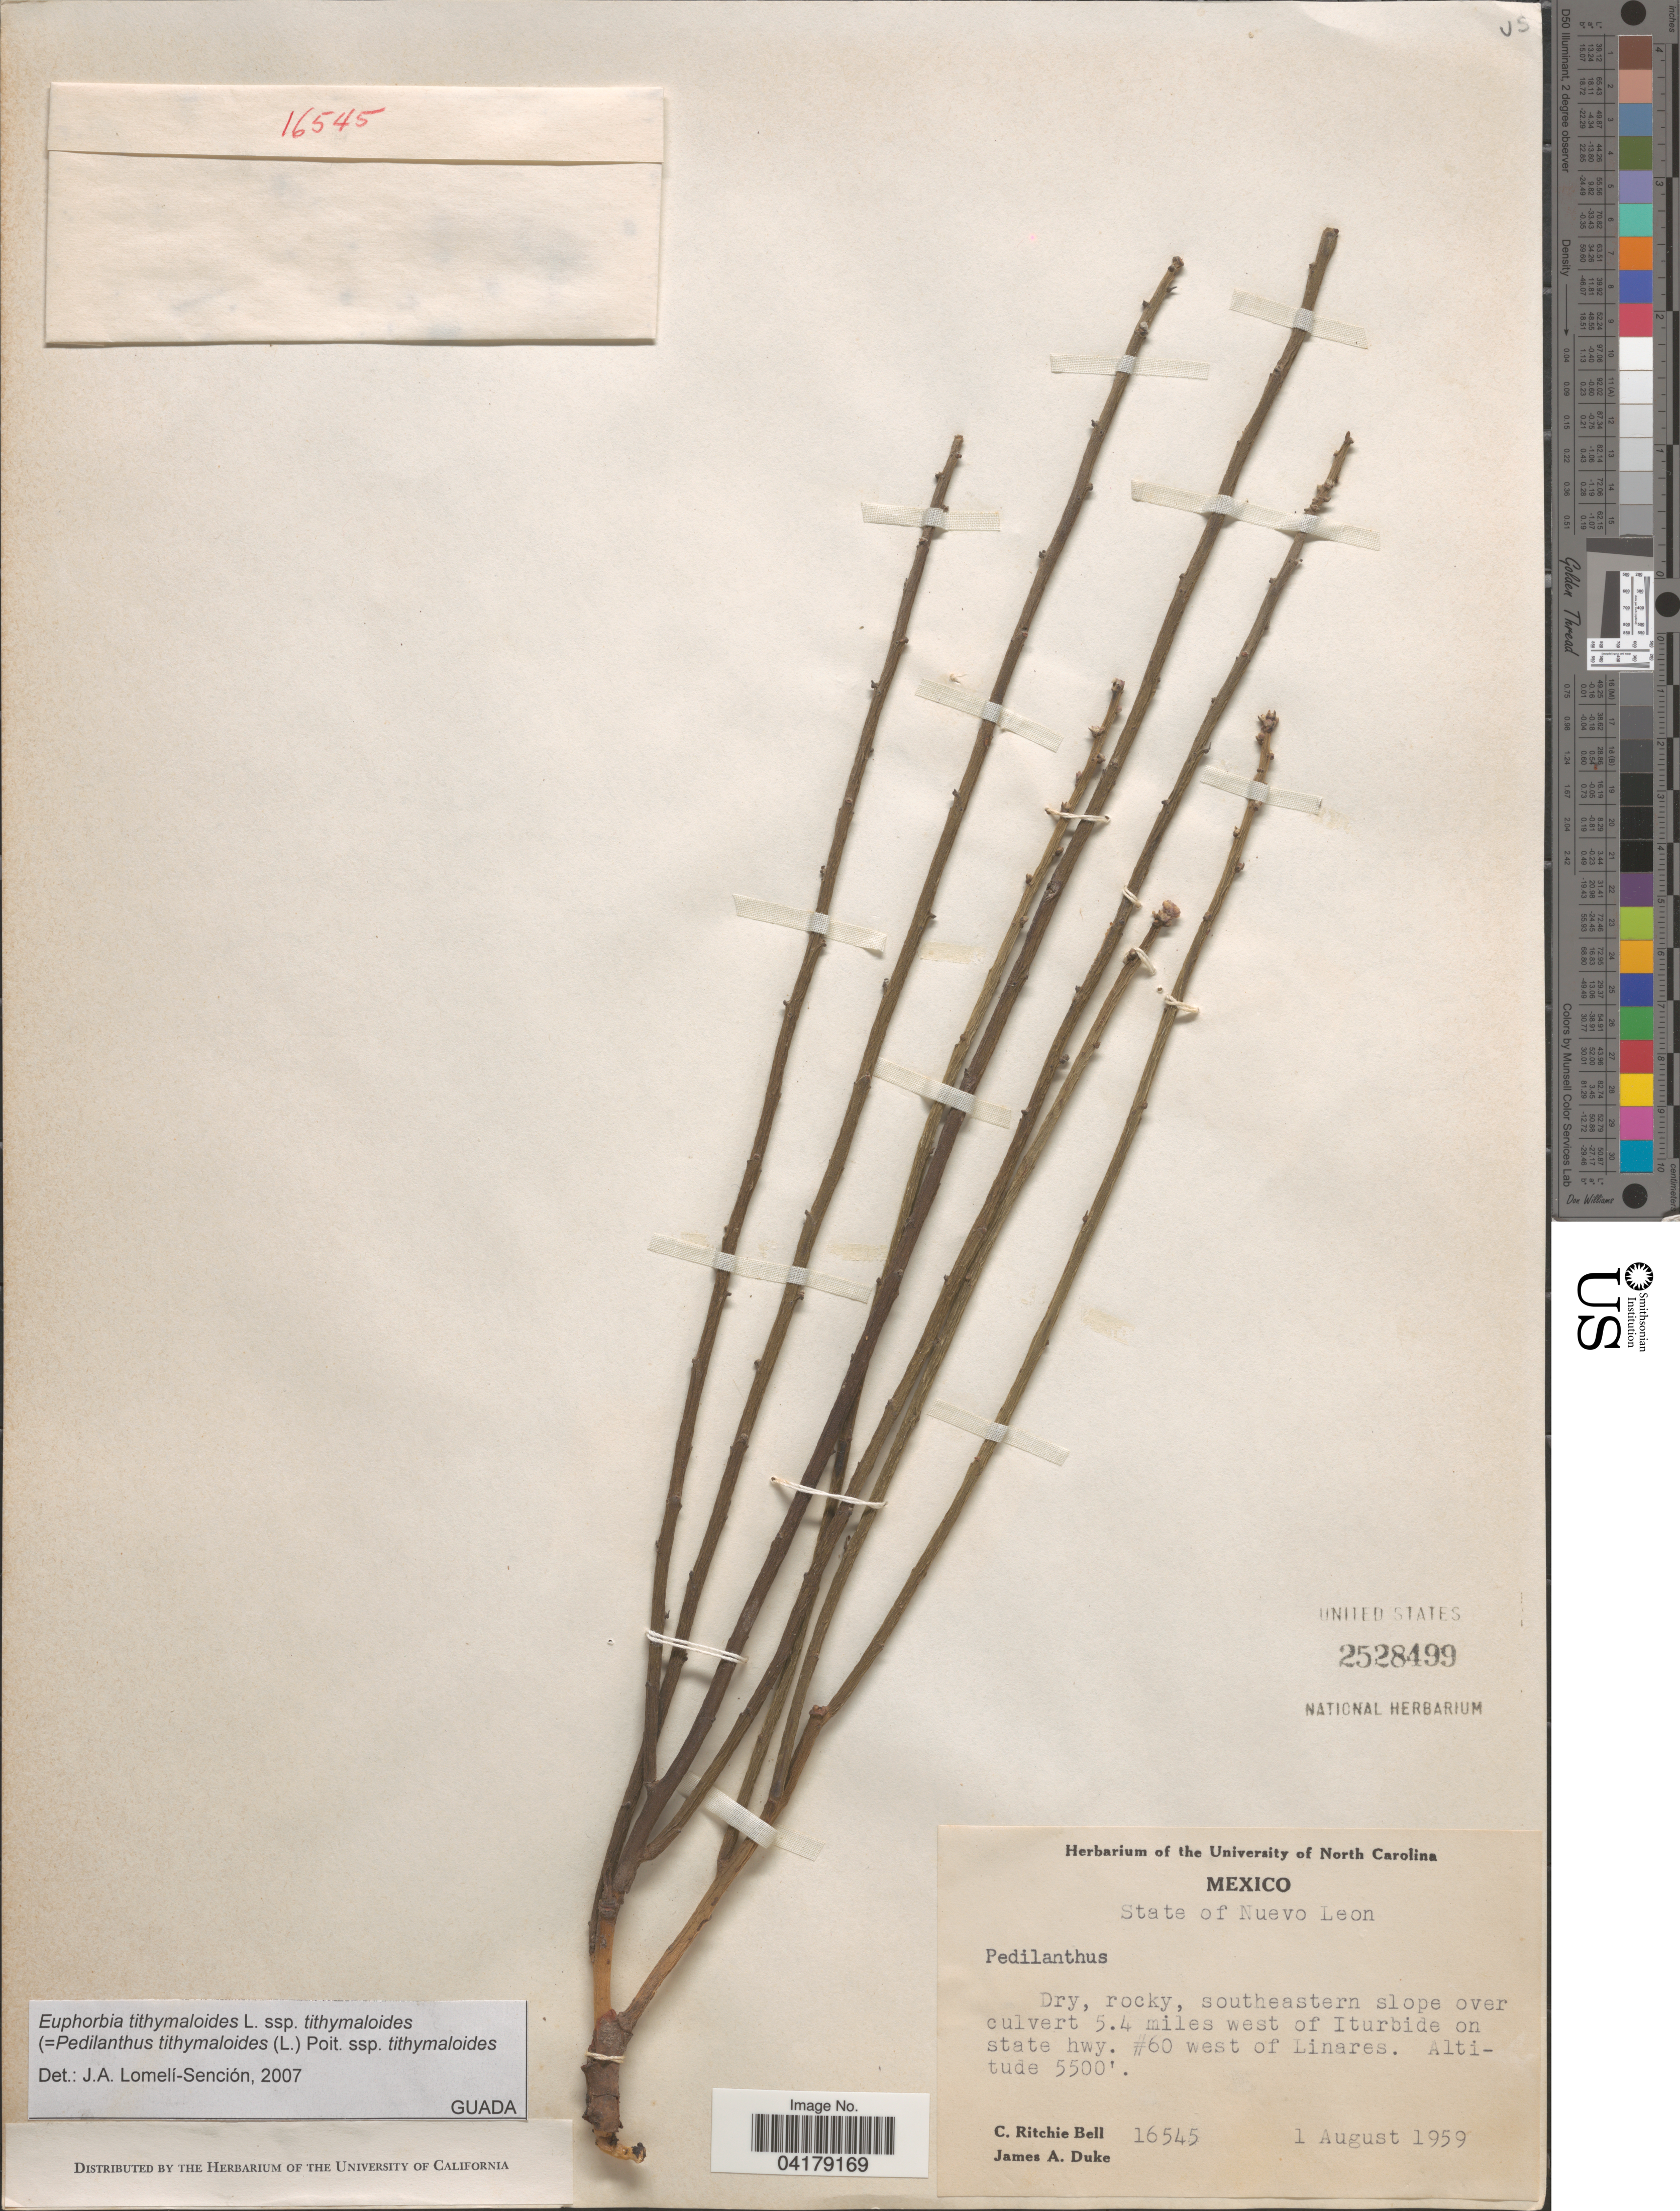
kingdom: Plantae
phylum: Tracheophyta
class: Magnoliopsida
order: Malpighiales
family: Euphorbiaceae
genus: Euphorbia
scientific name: Euphorbia tithymaloides subsp. tithymaloides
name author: L.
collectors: C. R. Bell & J. A. Duke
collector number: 16545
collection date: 1959-08-01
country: Mexico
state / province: Nuevo León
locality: Dry, rocky, southeastern slope over culvert 5.4 miles west of Iturbide on state hwy. #60 west of Linares.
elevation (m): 1676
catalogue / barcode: US 2528499